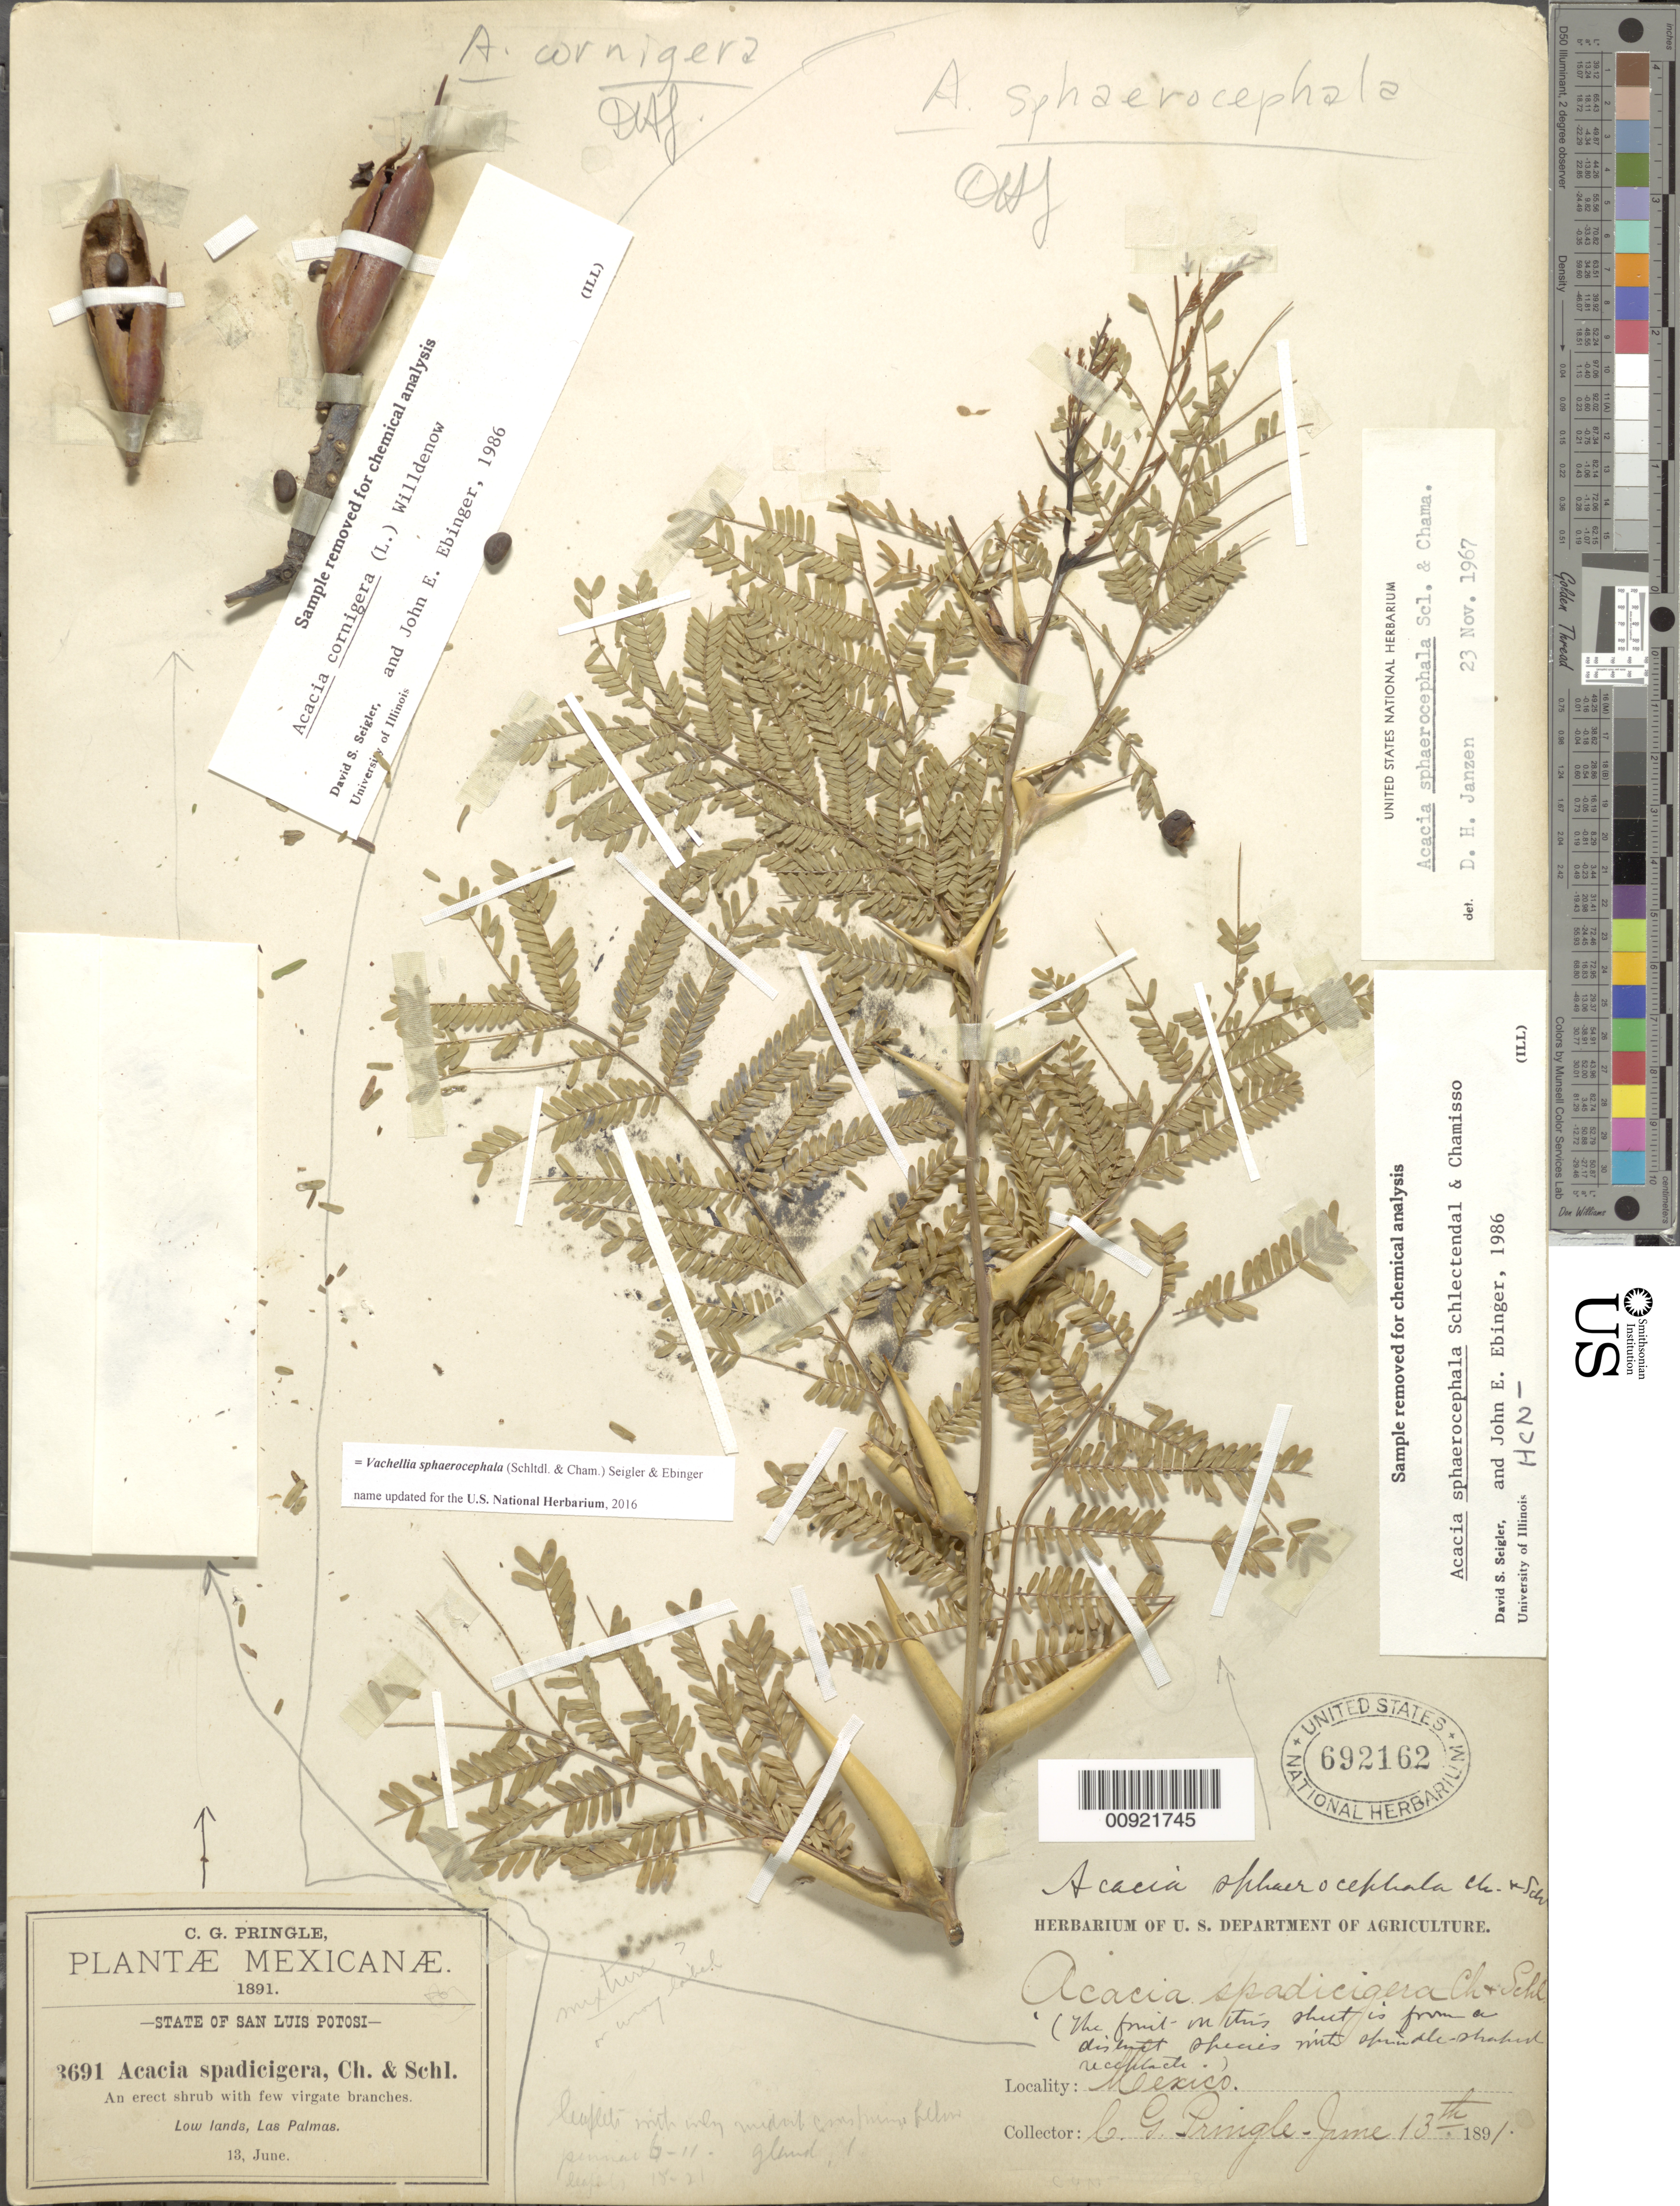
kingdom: Plantae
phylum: Tracheophyta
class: Magnoliopsida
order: Fabales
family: Fabaceae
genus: Vachellia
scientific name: Vachellia sphaerocephala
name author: (Cham. & Schltdl.) Seigler & Ebinger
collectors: C. G. Pringle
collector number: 3691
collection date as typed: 13 Jun 1891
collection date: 1891-06-13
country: Mexico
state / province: San Luis Potosí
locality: Las Palmas.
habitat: Low lands.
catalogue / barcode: US 692162